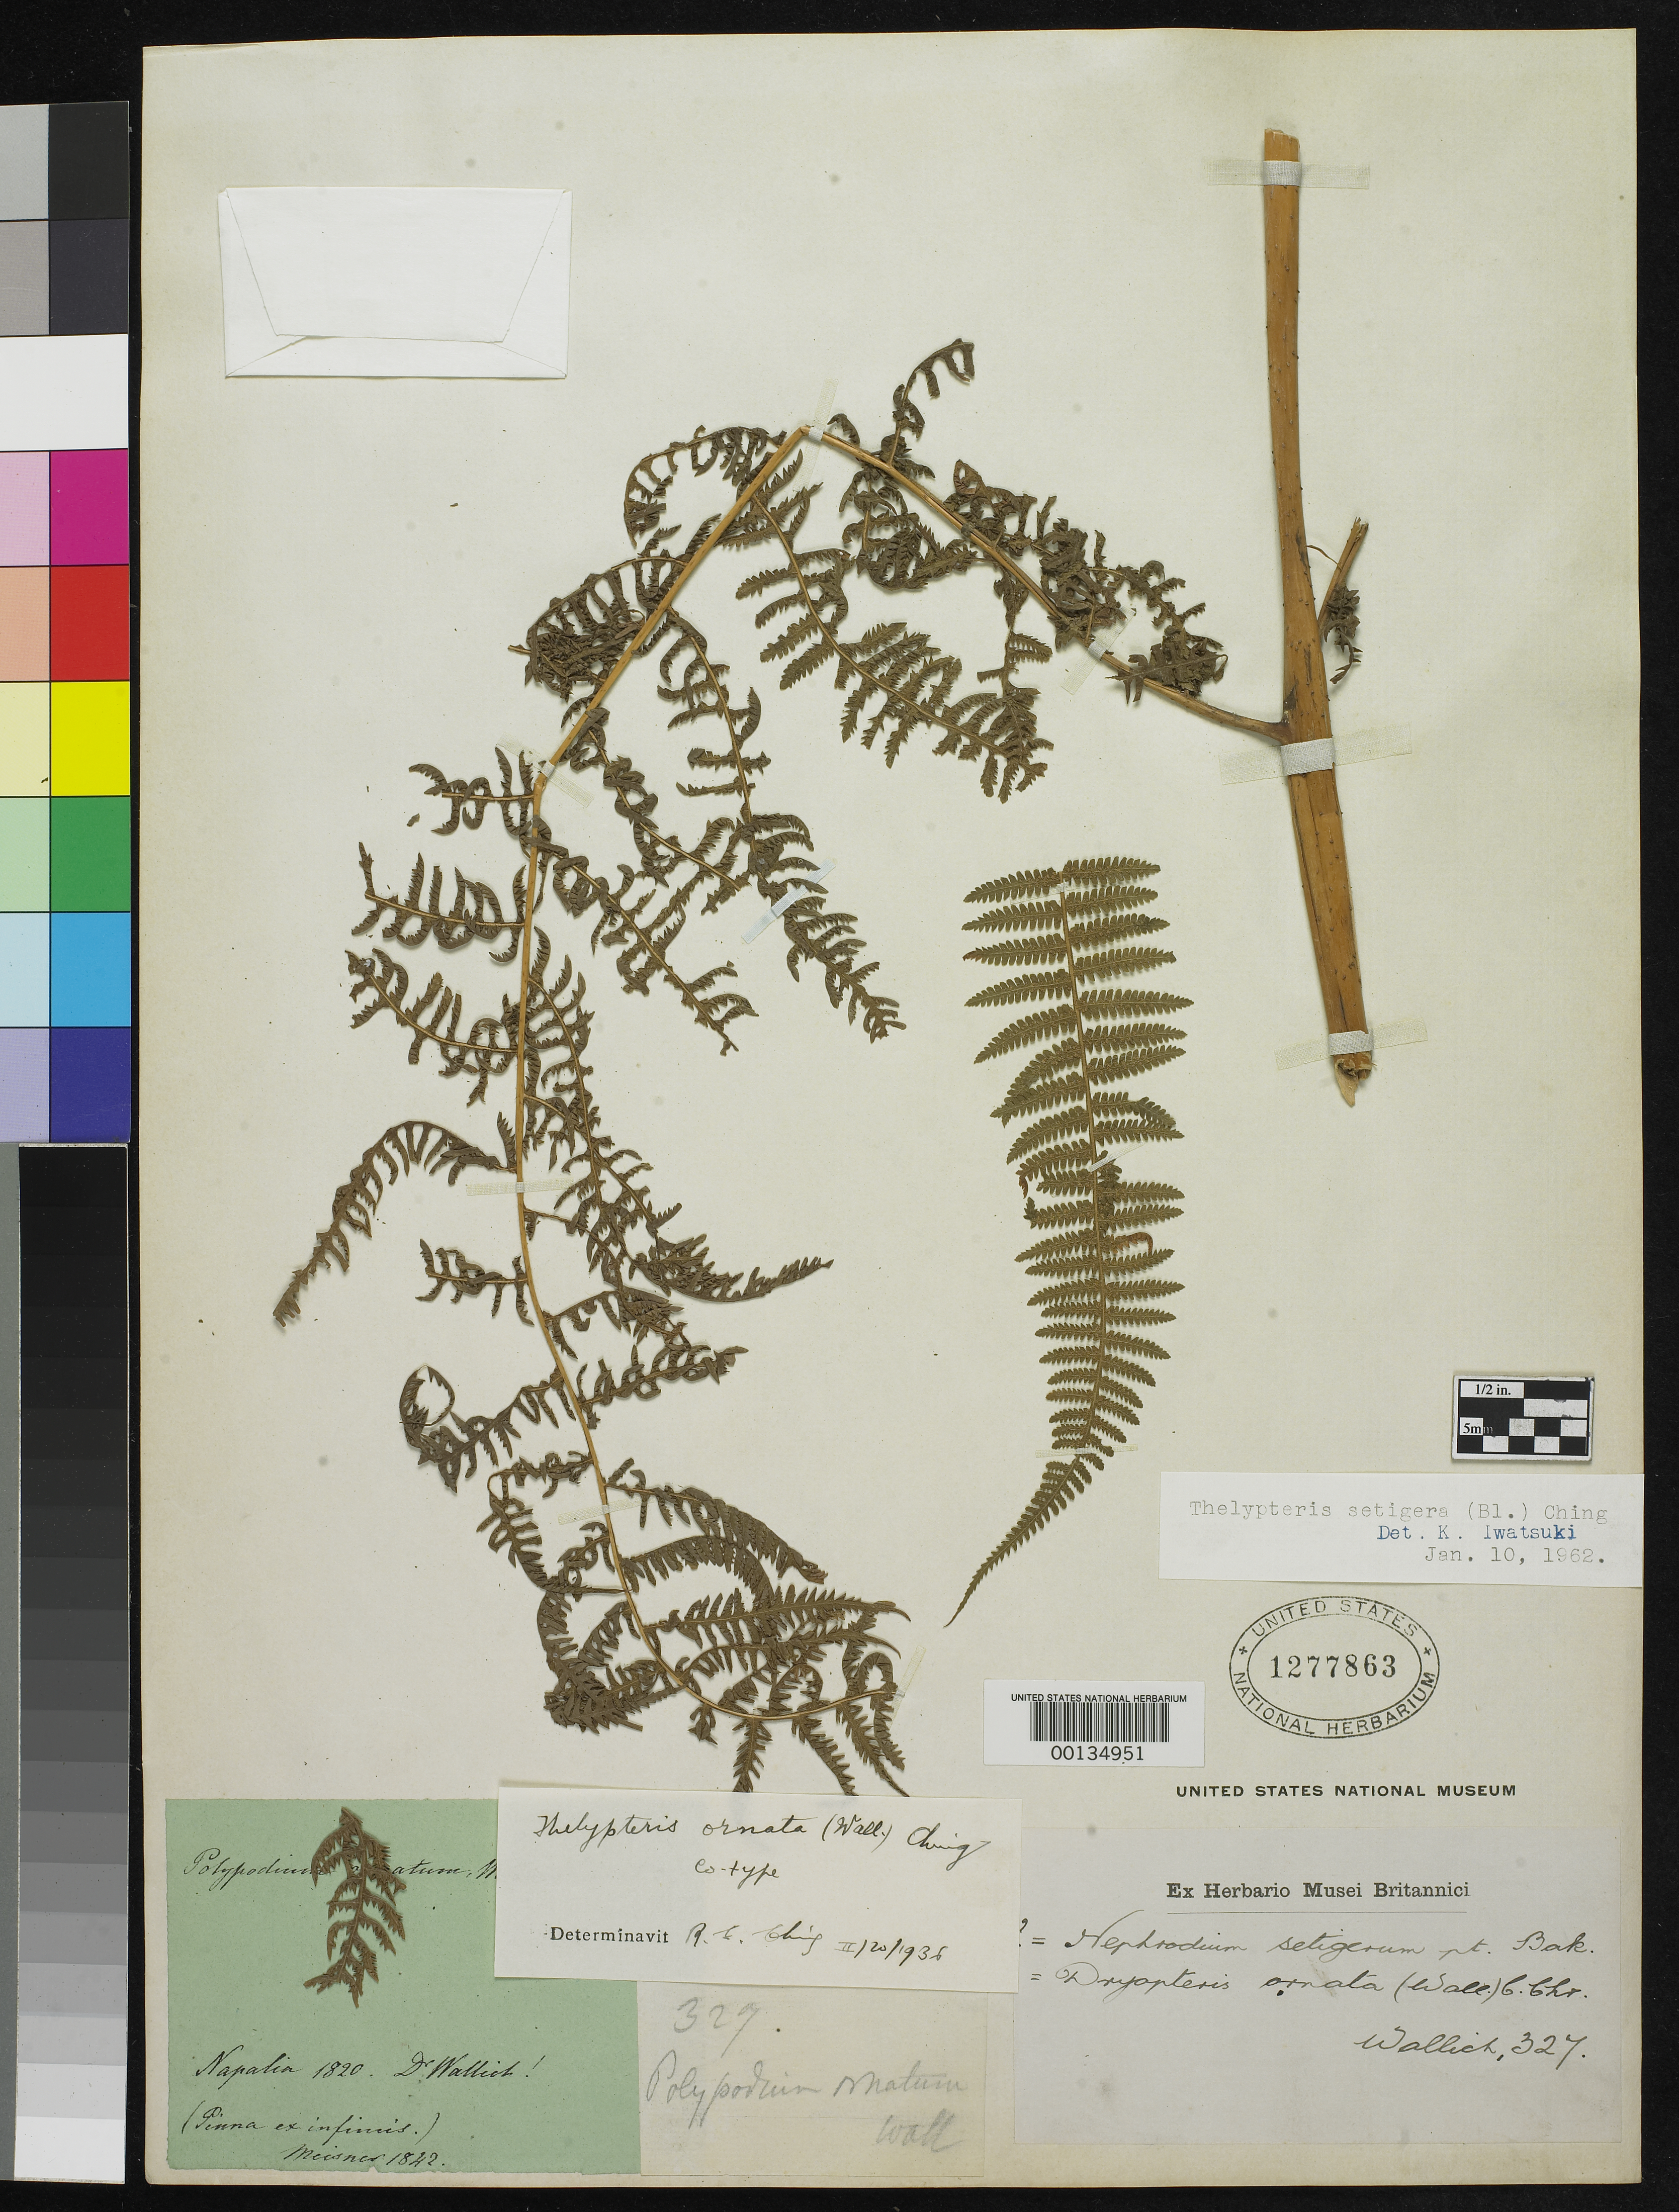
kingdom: Plantae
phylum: Tracheophyta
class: Polypodiopsida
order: Polypodiales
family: Polypodiaceae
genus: Polypodium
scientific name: Polypodium ornatum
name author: Wall. ex Bedd.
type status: Isotype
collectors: N. Wallich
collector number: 327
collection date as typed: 1821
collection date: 1821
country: Nepal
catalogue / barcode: US 1277863